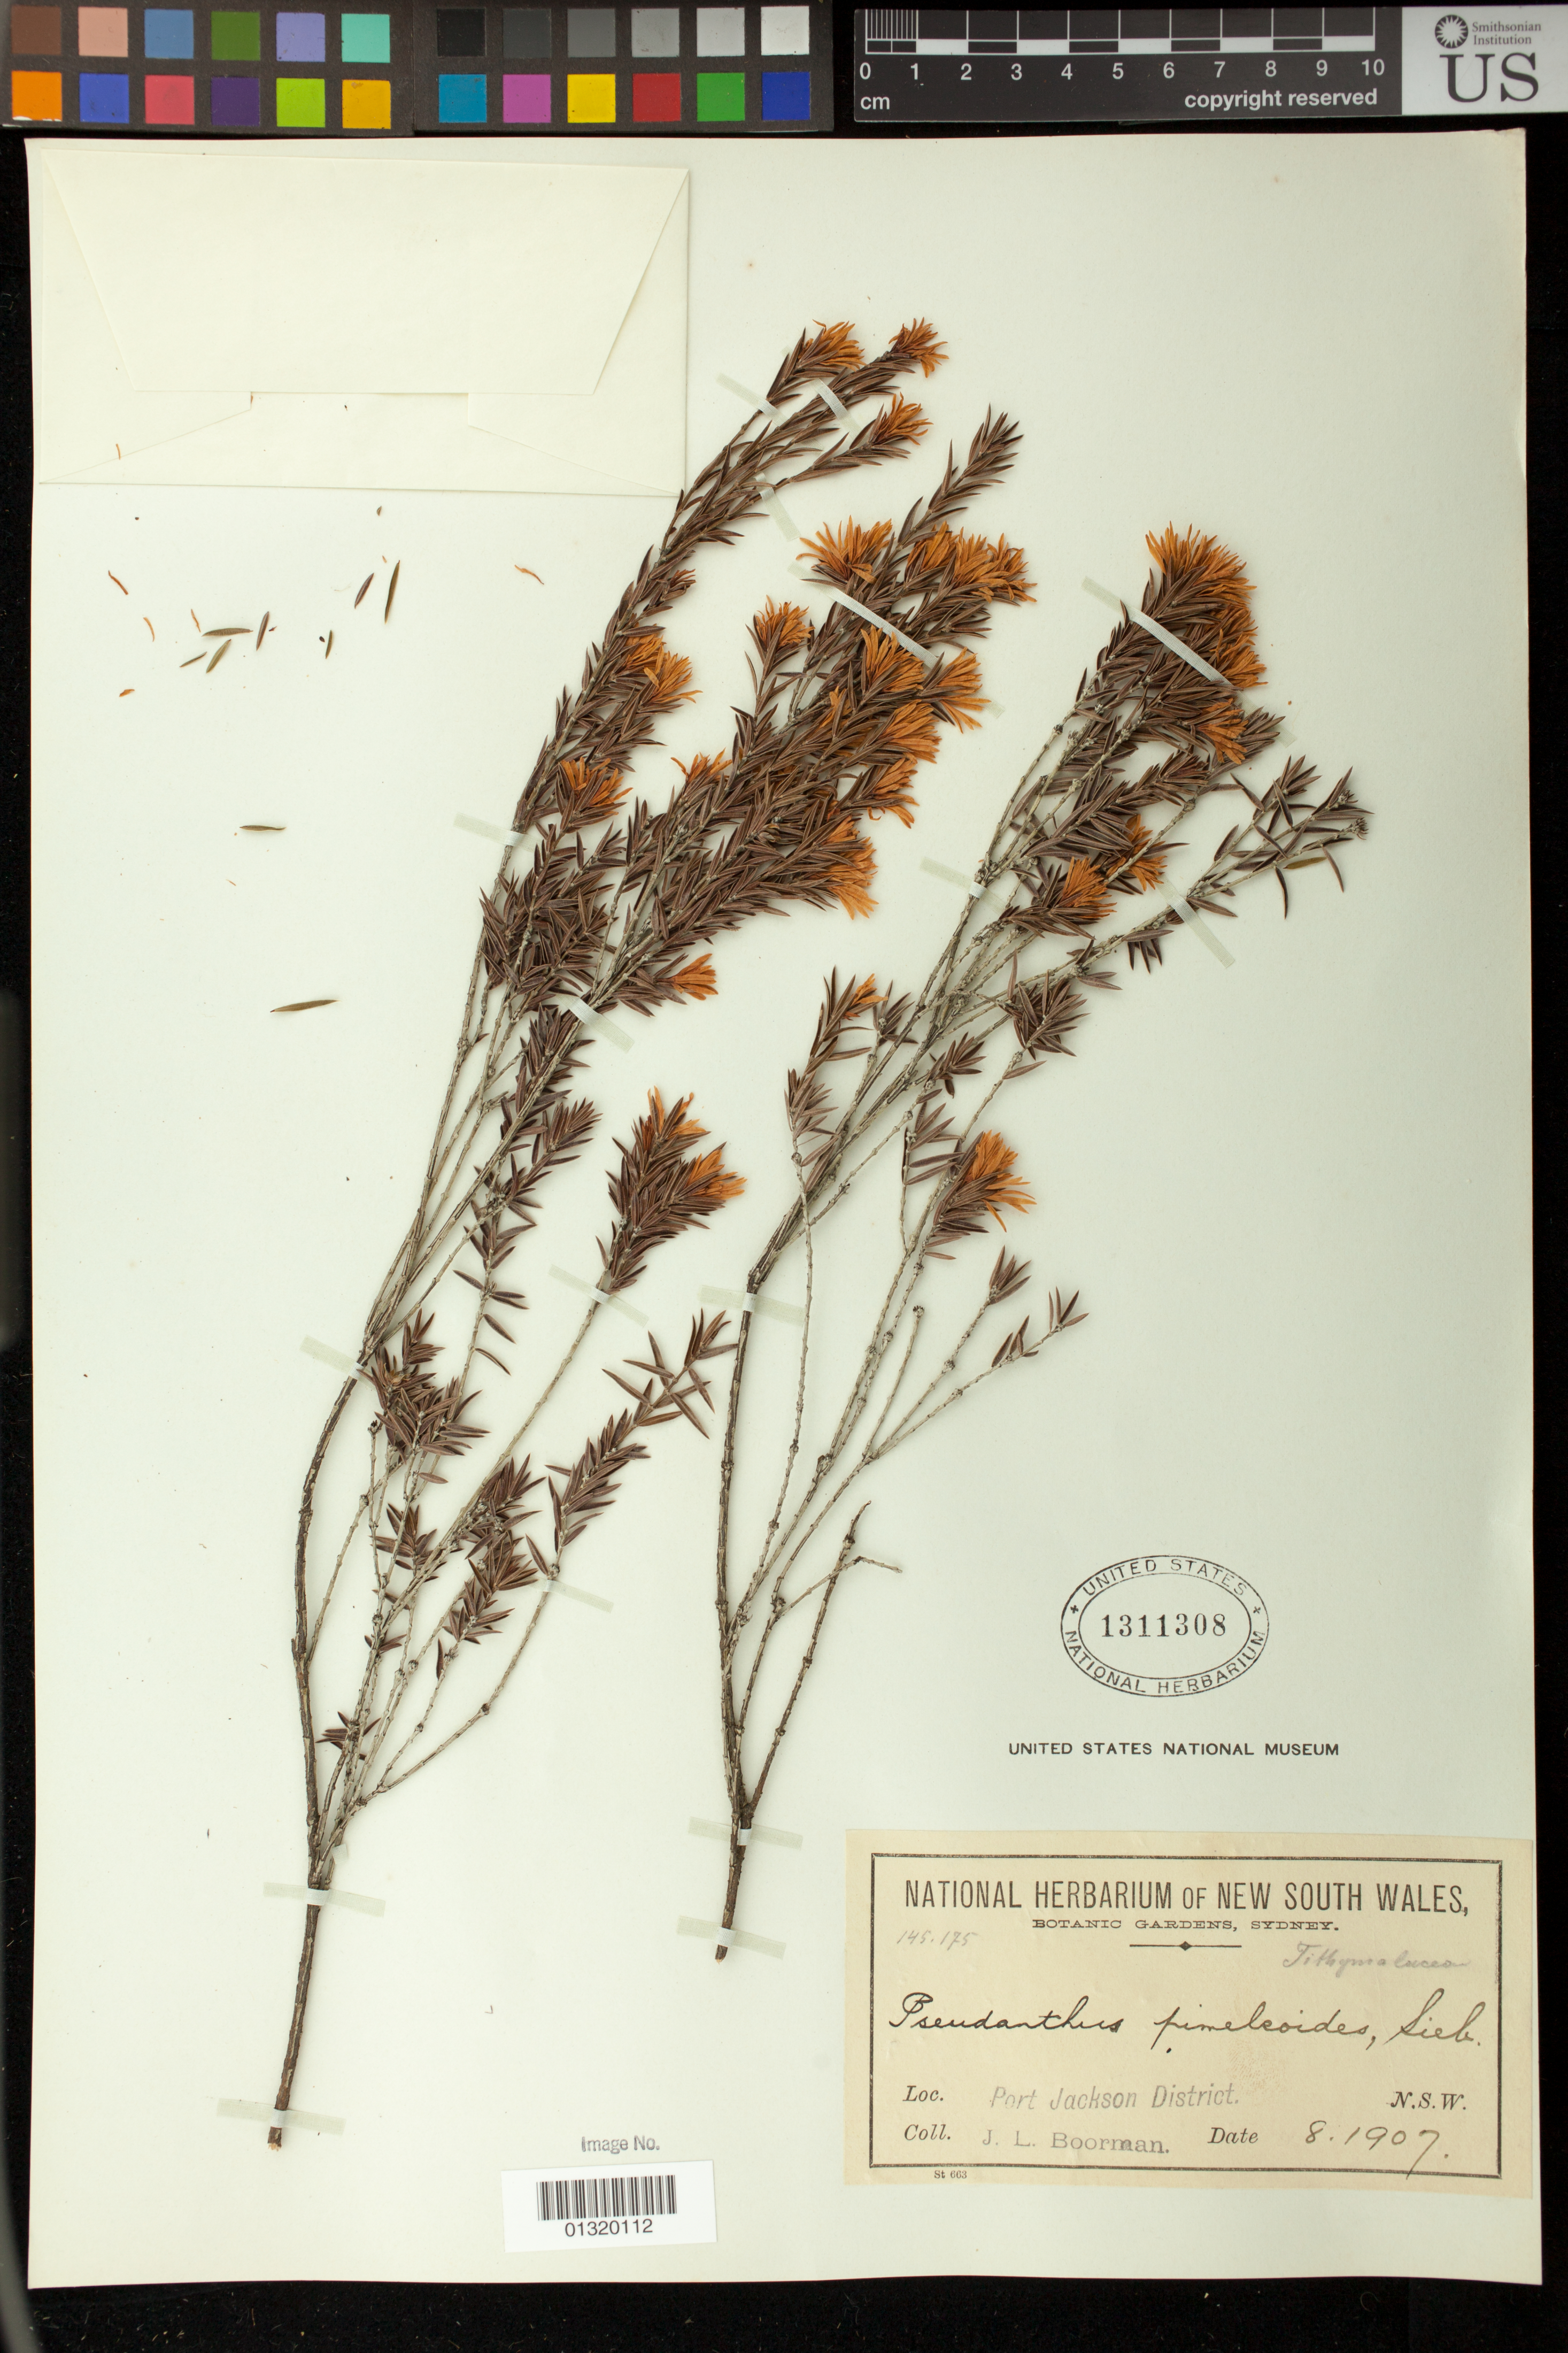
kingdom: Plantae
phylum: Tracheophyta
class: Magnoliopsida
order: Malpighiales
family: Picrodendraceae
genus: Pseudanthus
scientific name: Pseudanthus pimeleoides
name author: Sieber & Spreng.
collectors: J. Boorman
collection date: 1907-08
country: Australia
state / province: New South Wales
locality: Port Jackson District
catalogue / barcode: US 1311308